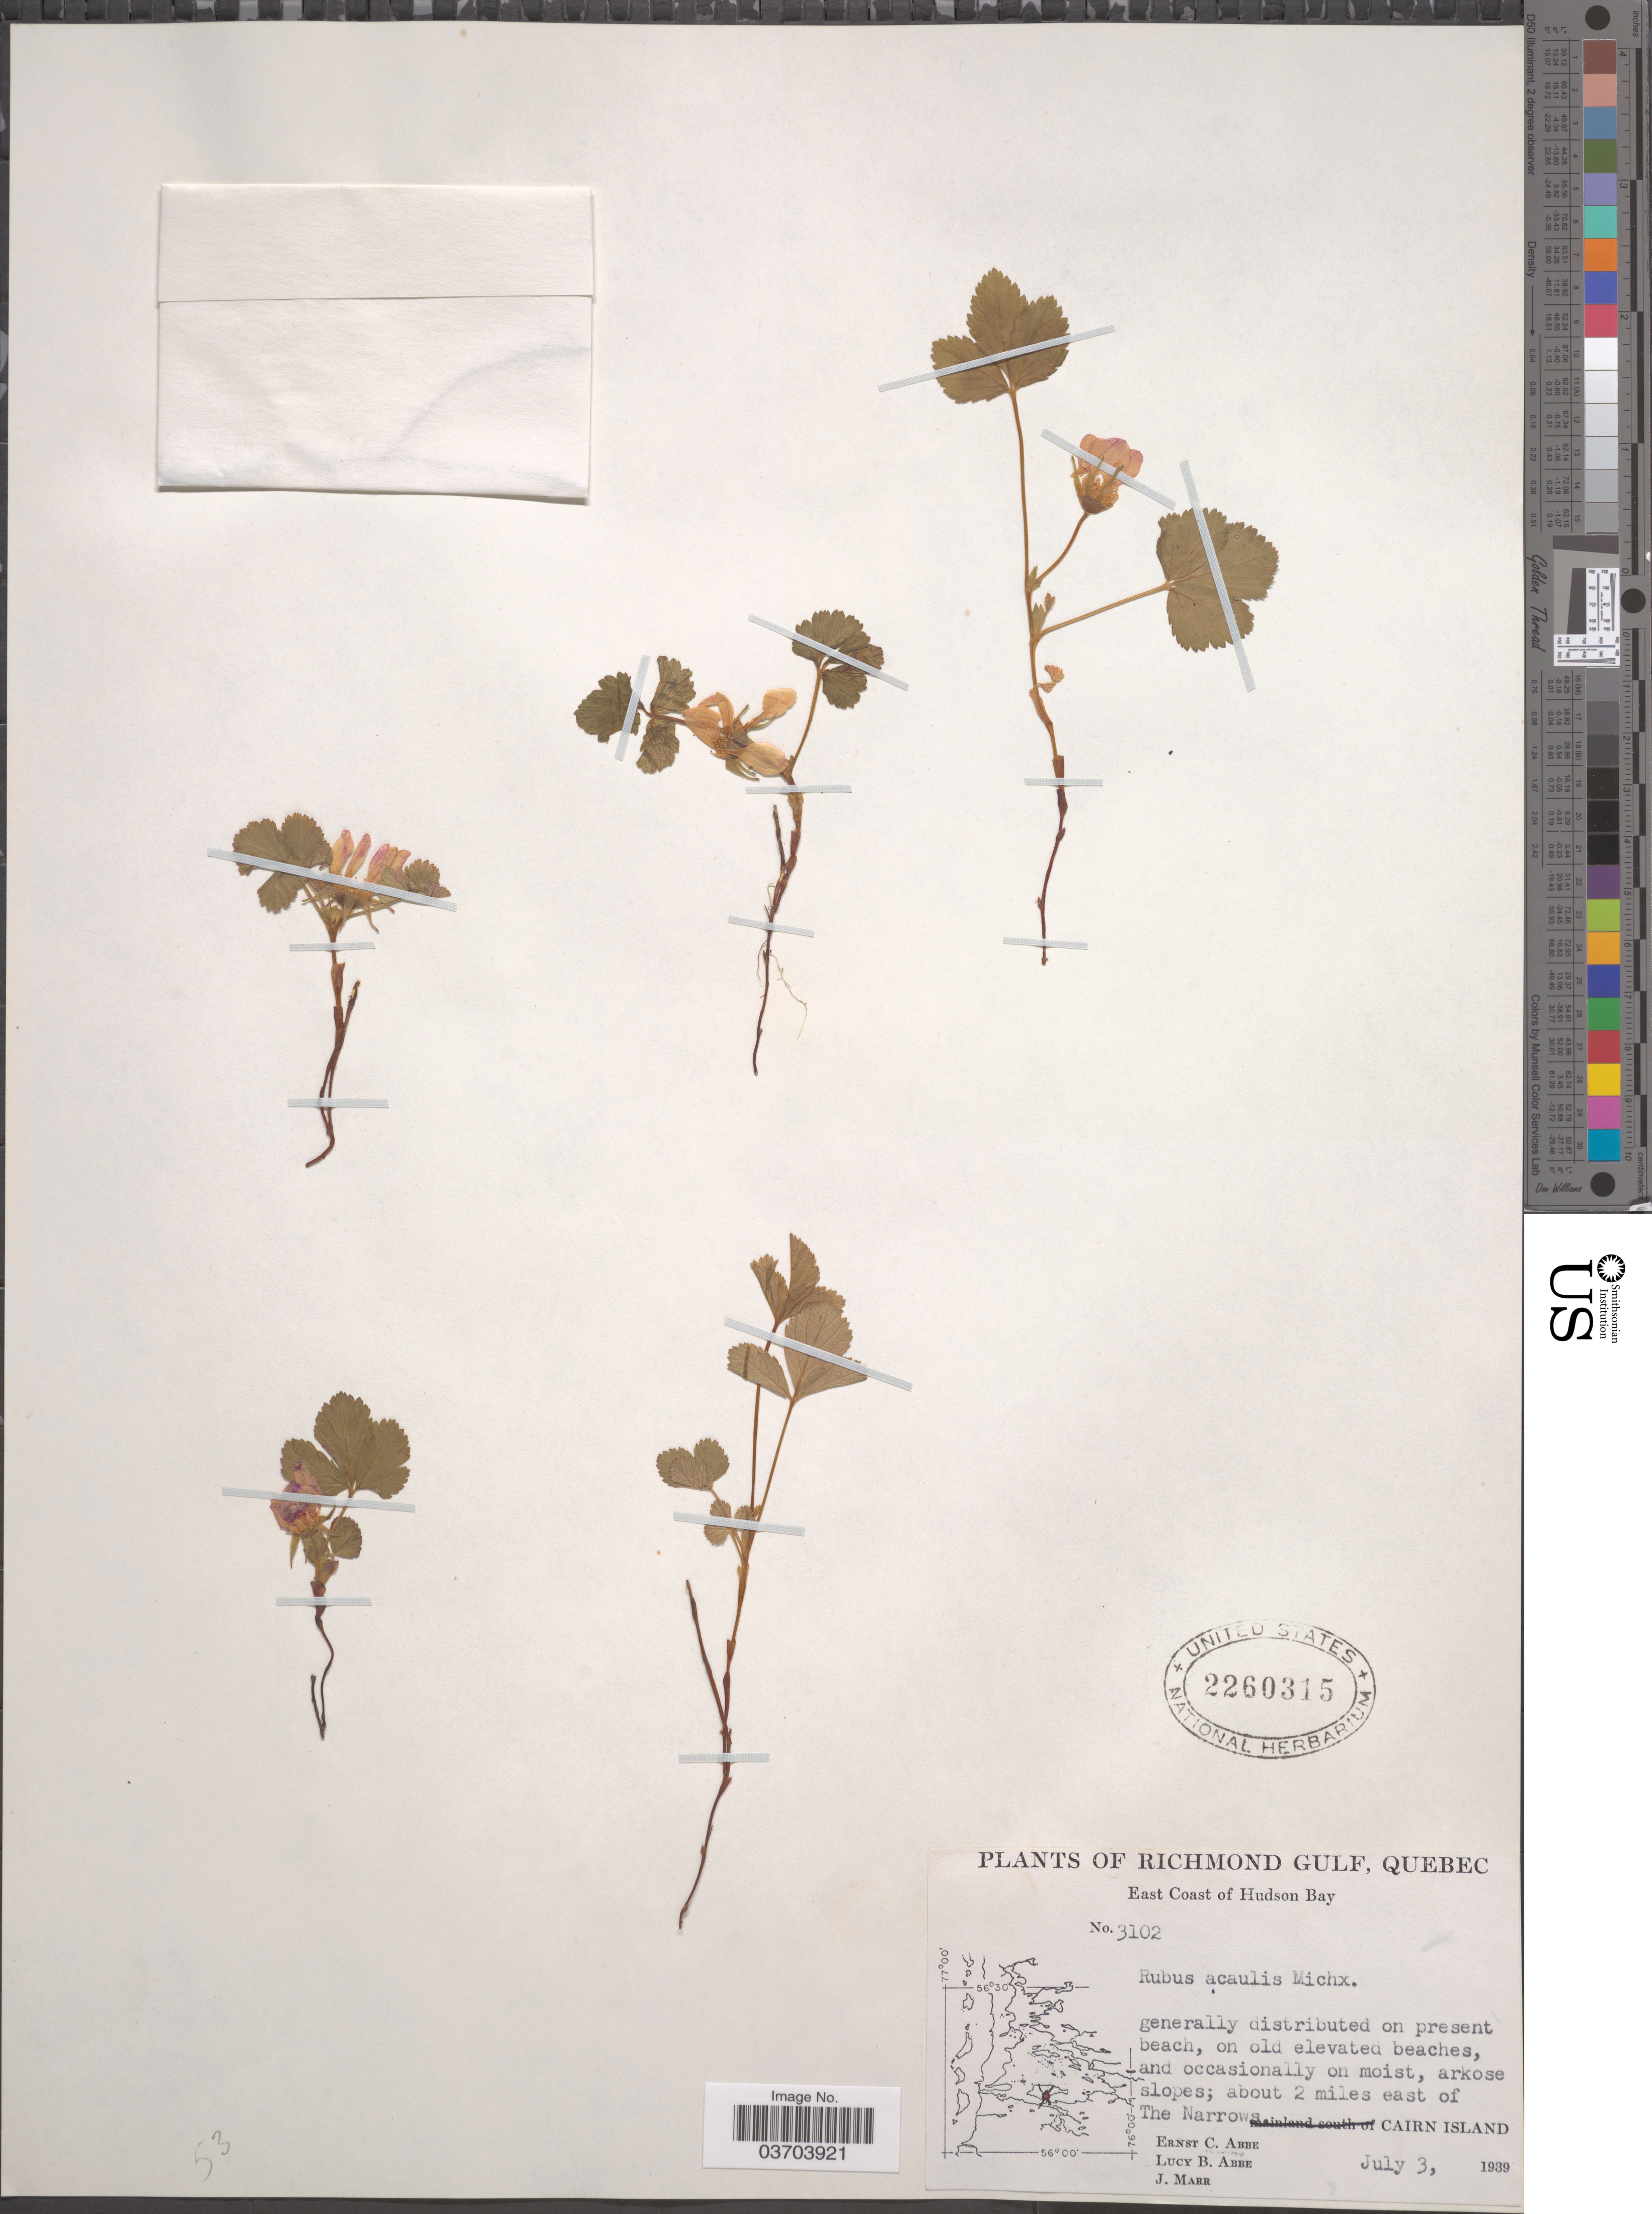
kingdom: Plantae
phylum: Tracheophyta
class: Magnoliopsida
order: Rosales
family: Rosaceae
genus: Rubus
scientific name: Rubus acaulis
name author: Michx.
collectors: E. C. Abbe, L. B. Abbe & J. Marr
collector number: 3102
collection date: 1939-07-03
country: Canada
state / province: Quebec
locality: Richmond Gulf. East Coast of Hudson Bay. About 2 miles east of The Narrows, Cairn Island.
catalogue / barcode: US 2260315